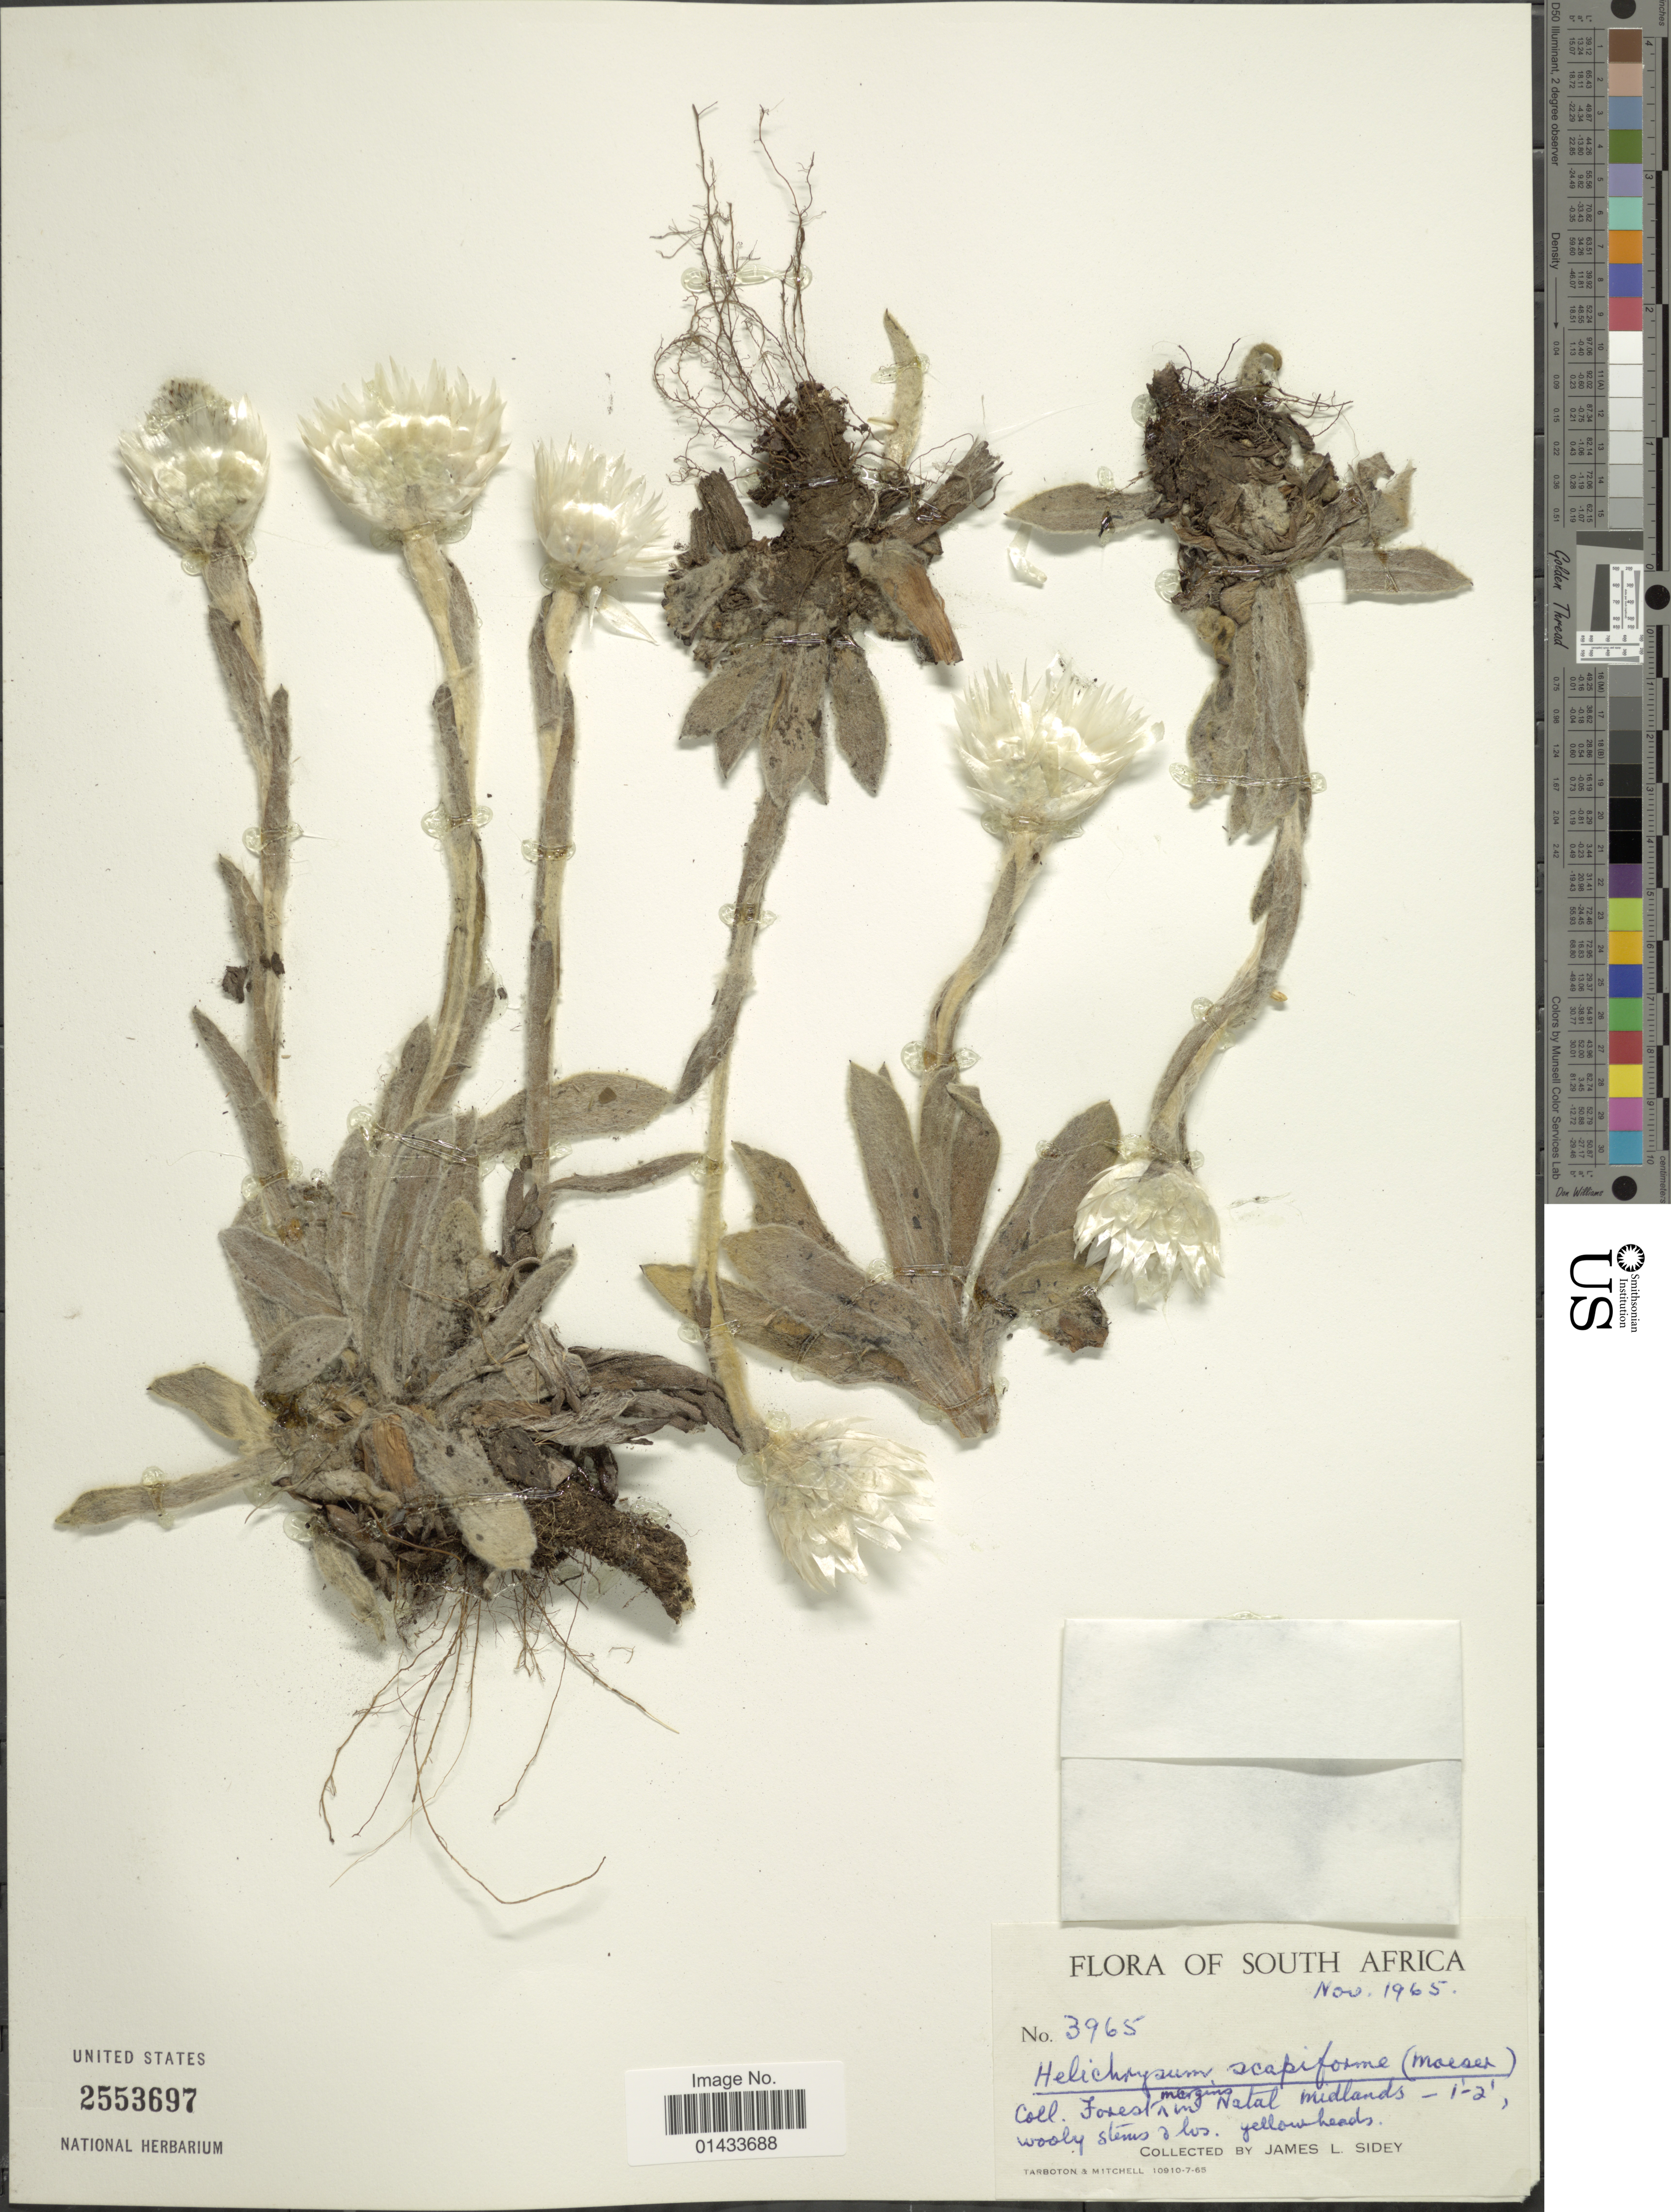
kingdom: Plantae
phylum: Tracheophyta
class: Magnoliopsida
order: Asterales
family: Asteraceae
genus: Helichrysum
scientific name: Helichrysum scapiforme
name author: Moeser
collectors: J. L. Sidey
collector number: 3965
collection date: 1965-11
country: South Africa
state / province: KwaZulu-Natal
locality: Forest margins in Natal Midlands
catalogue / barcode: US 2553697